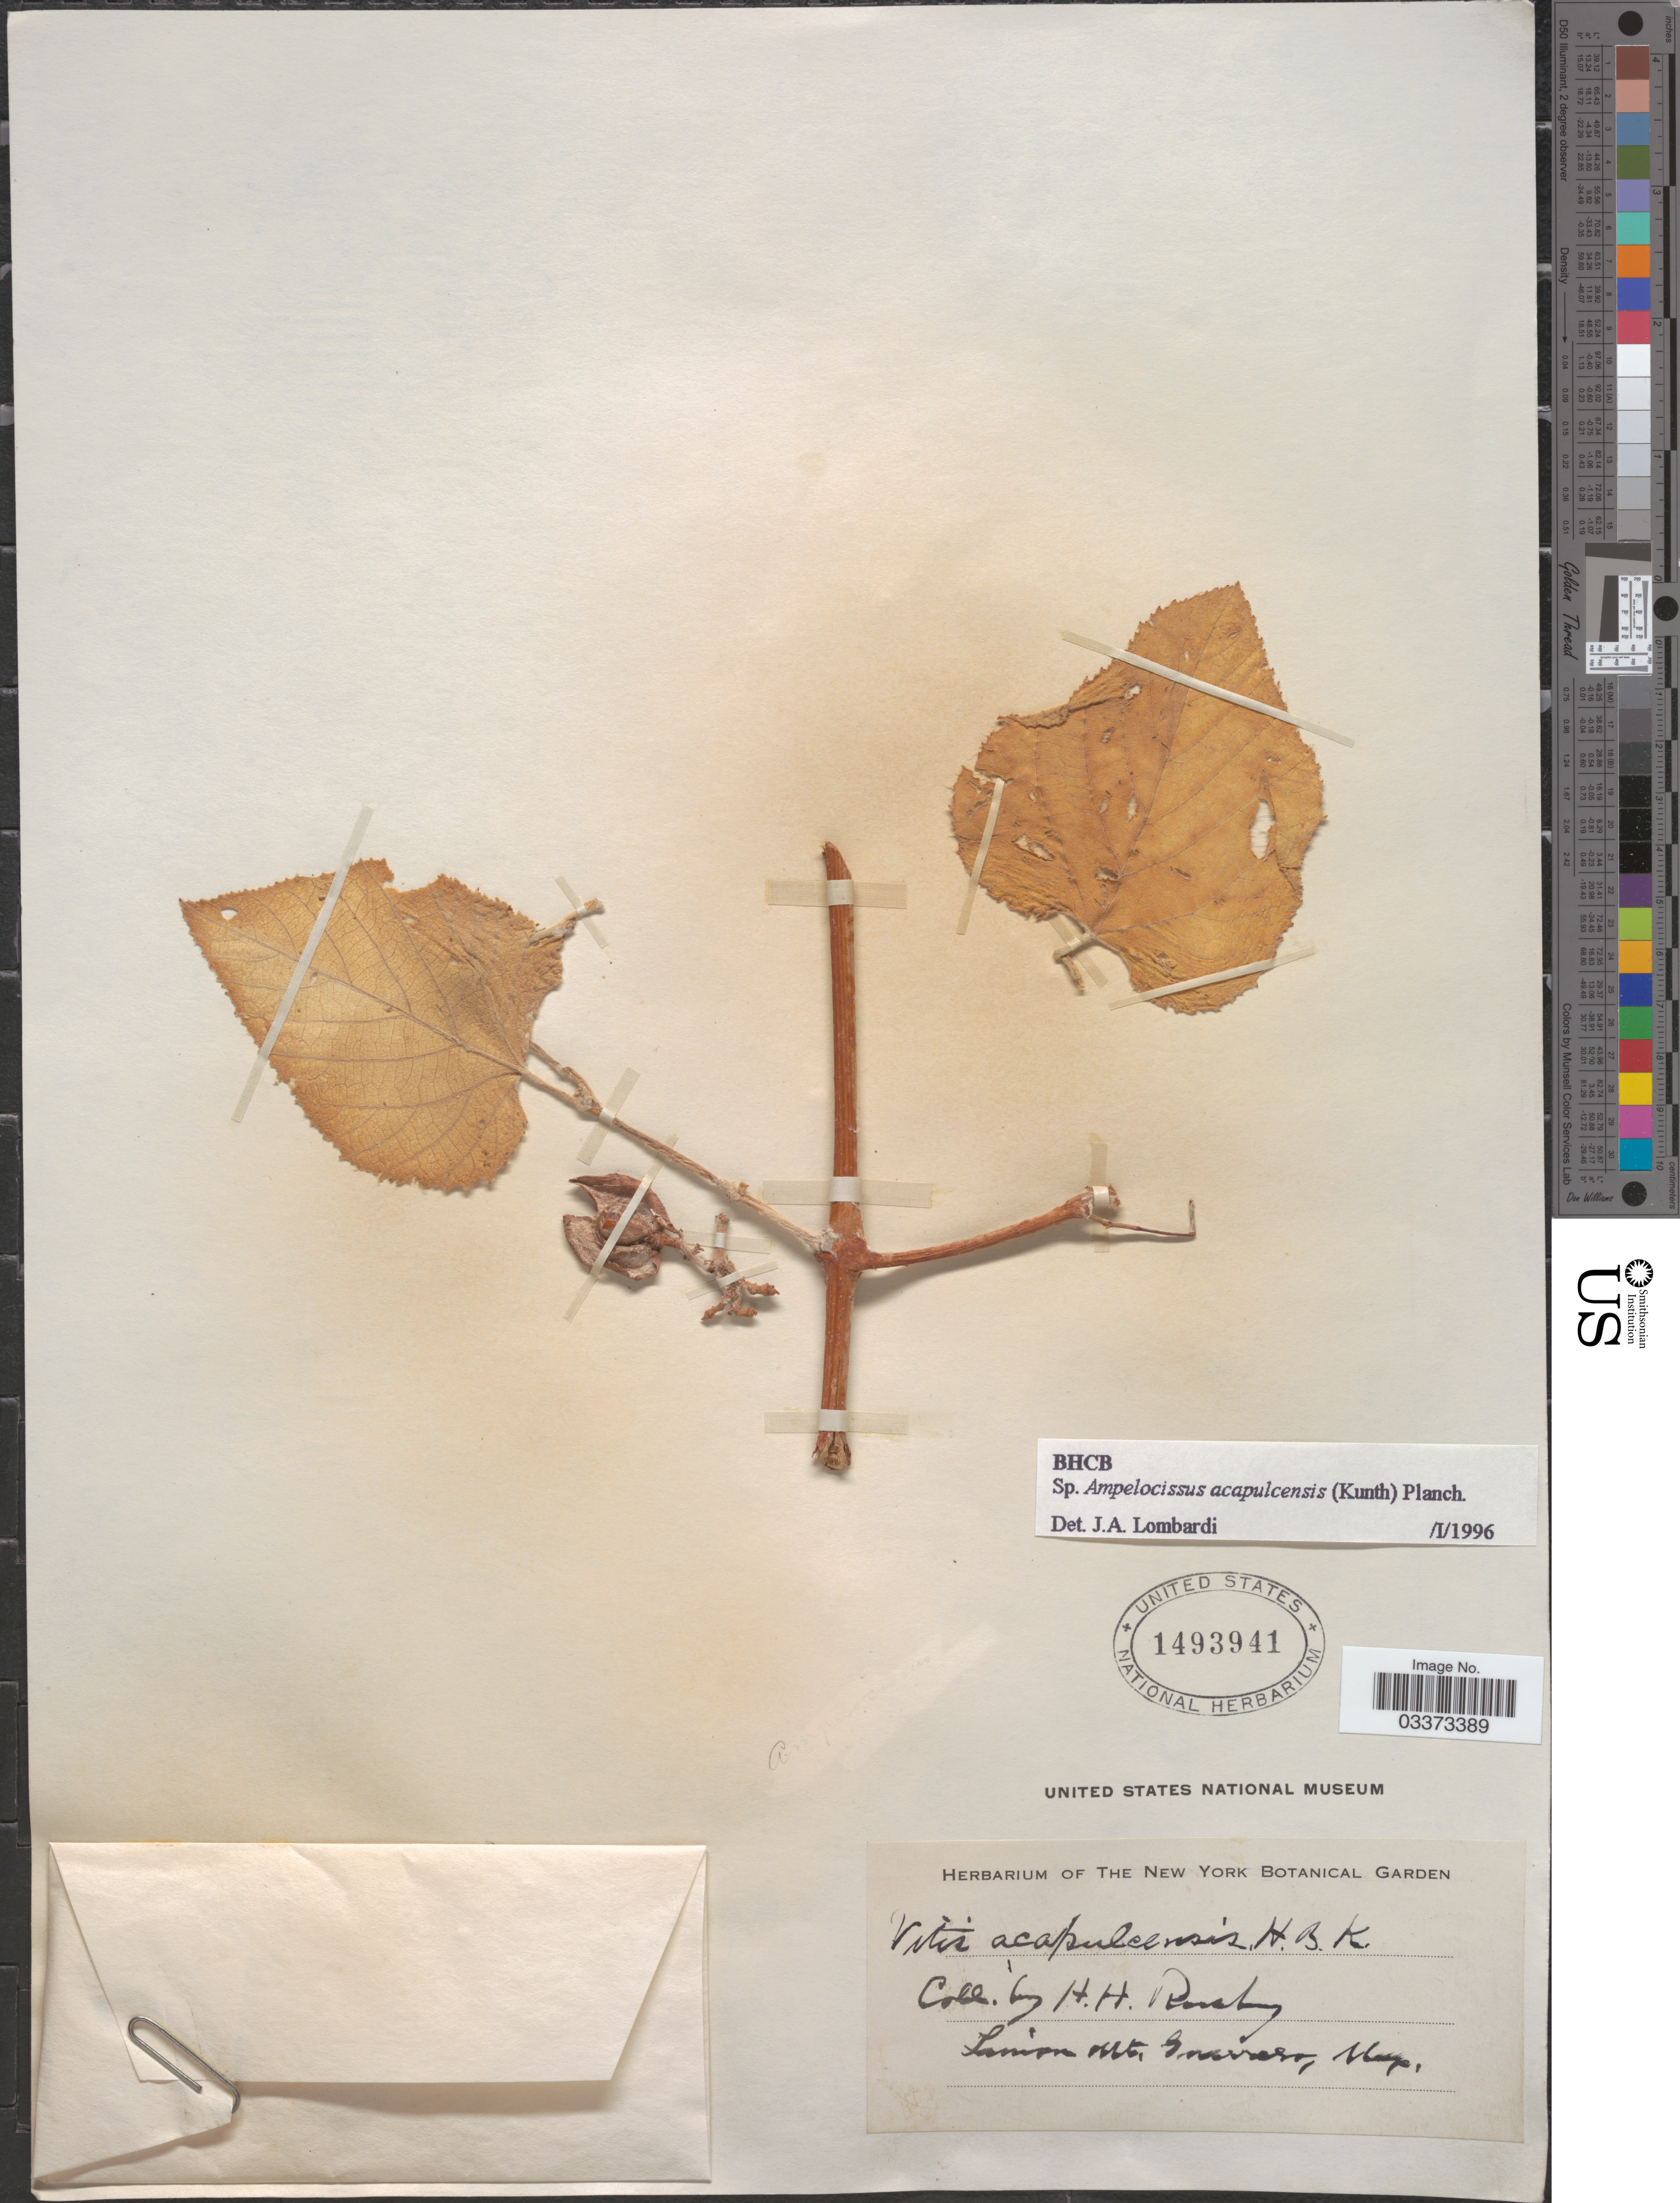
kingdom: Plantae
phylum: Tracheophyta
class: Magnoliopsida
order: Vitales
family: Vitaceae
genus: Ampelocissus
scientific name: Ampelocissus acapulcensis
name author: (Kunth) Planch.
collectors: H. H. Rusby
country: Mexico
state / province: Guerrero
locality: Limon Mt., Guerrero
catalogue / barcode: US 1493941